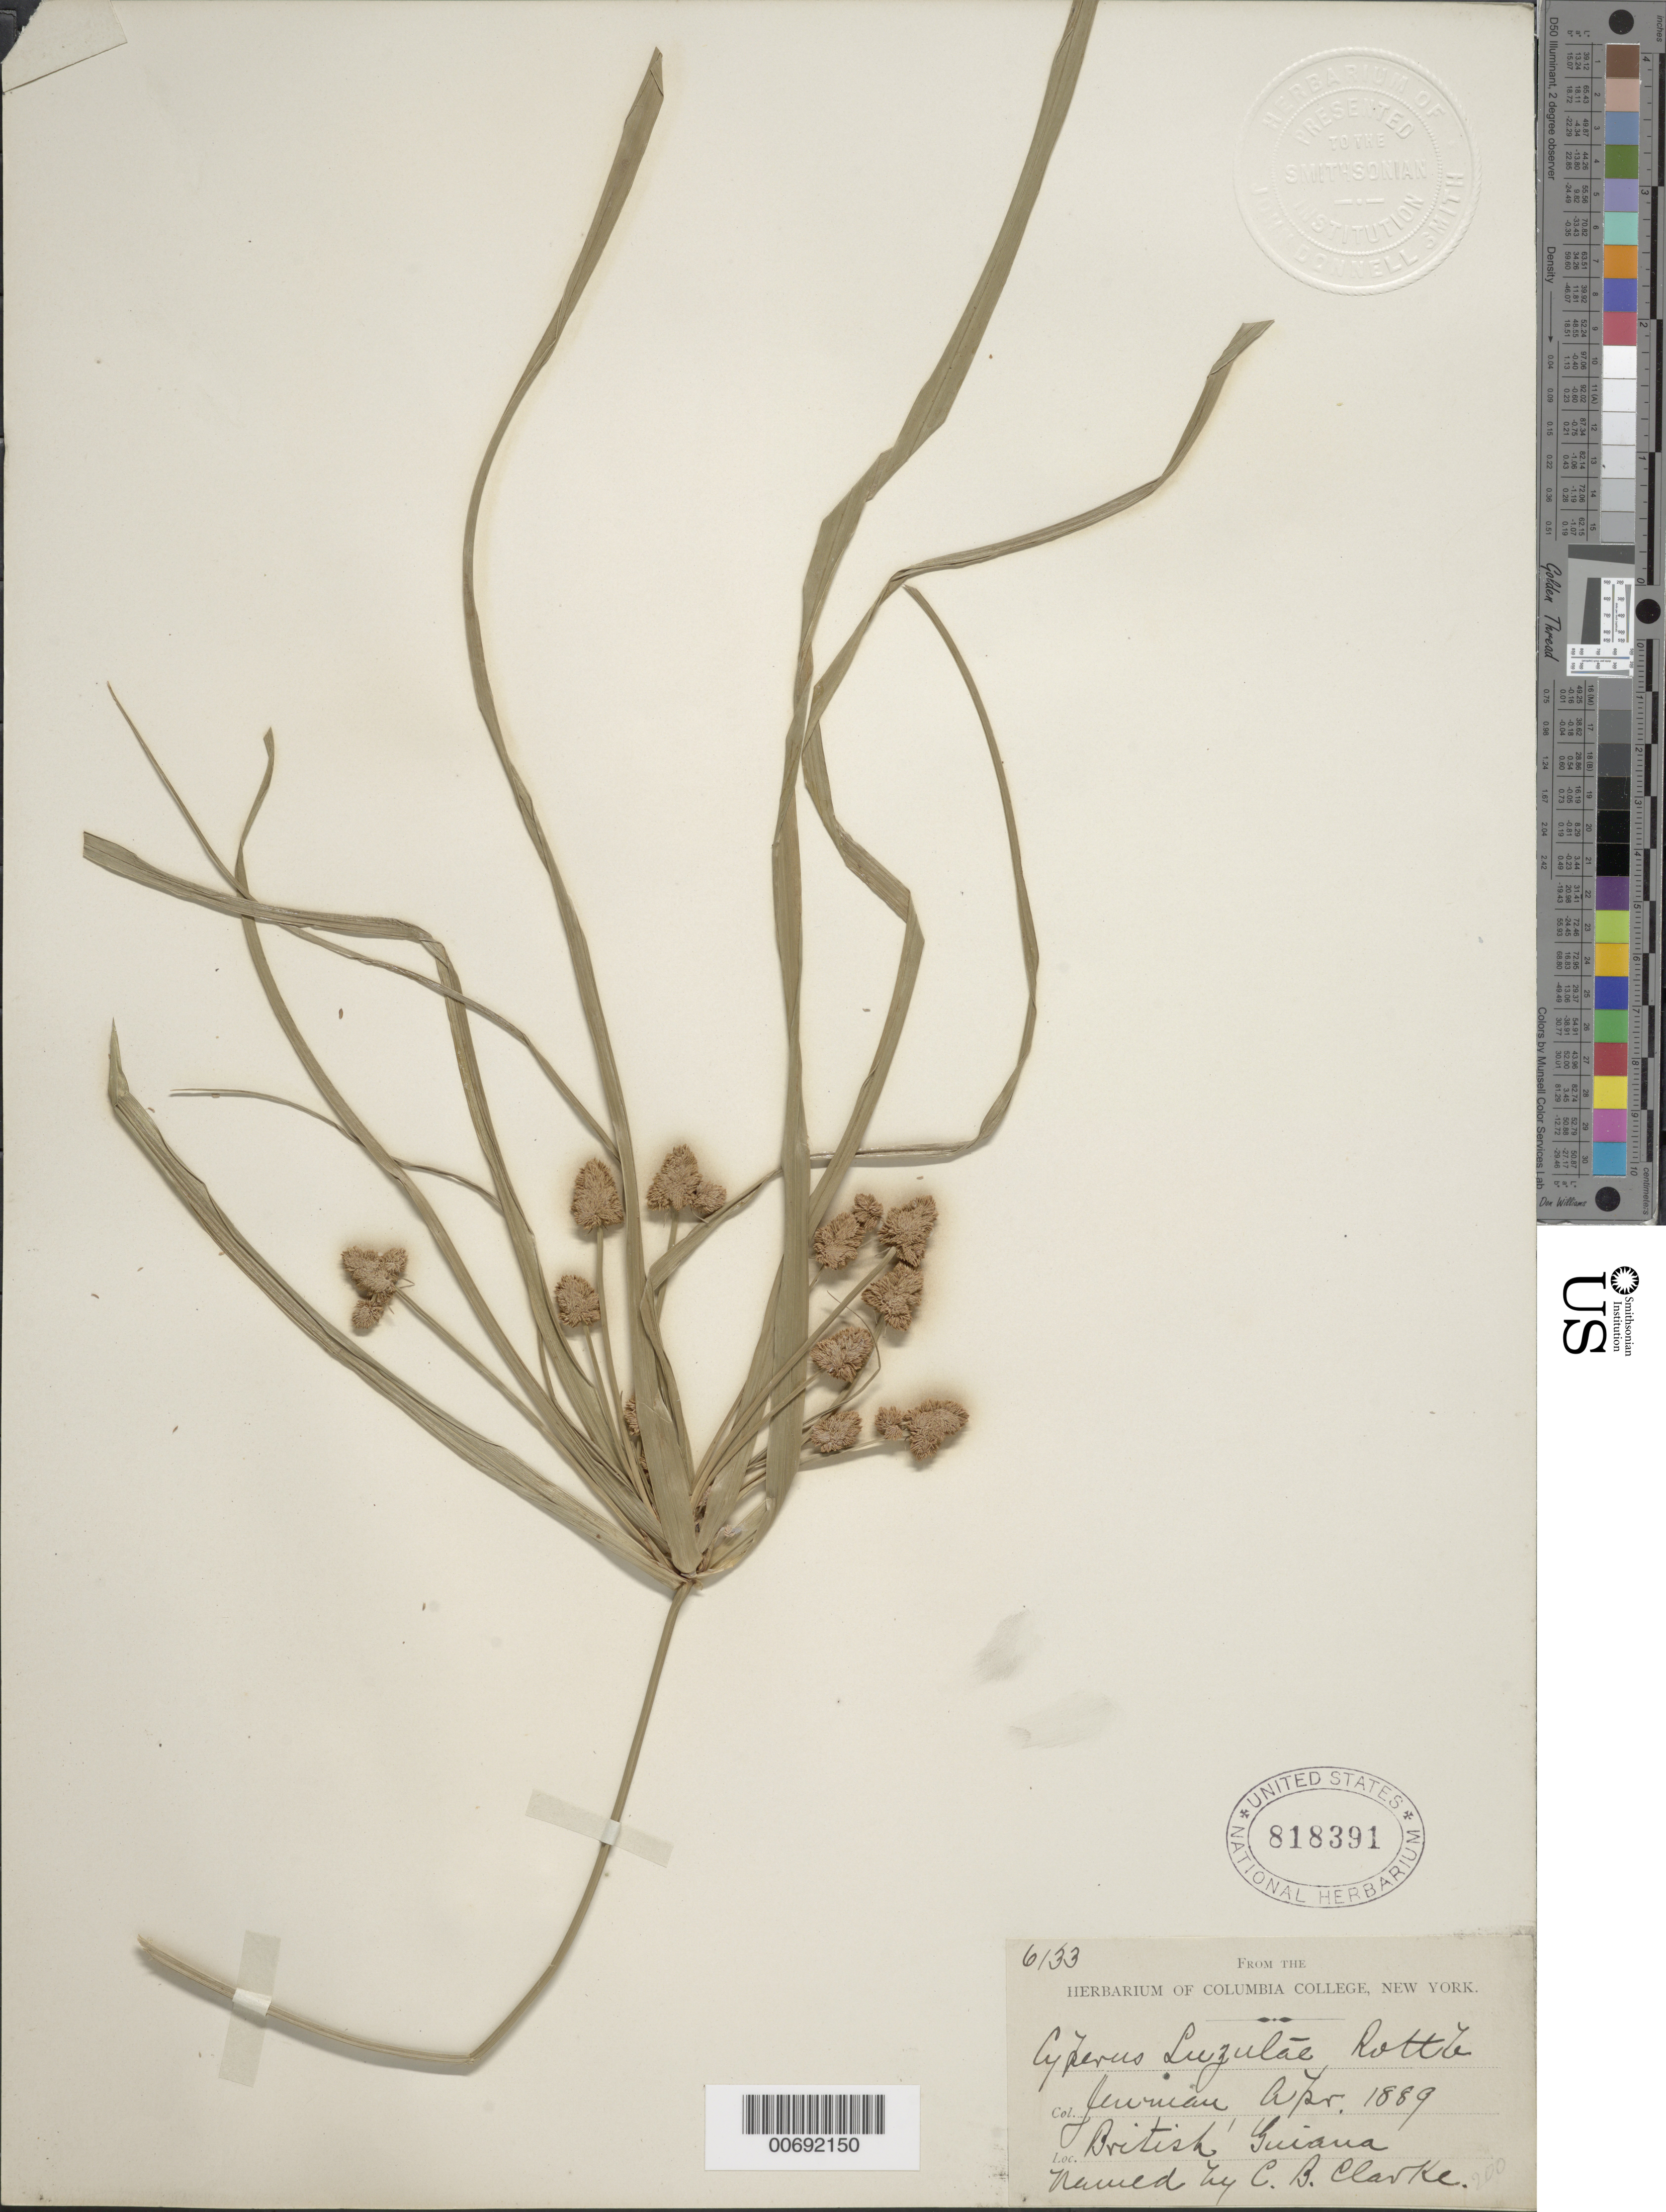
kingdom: Plantae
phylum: Tracheophyta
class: Liliopsida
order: Poales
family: Cyperaceae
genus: Cyperus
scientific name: Cyperus luzulae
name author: (L.) Rottb. ex Retz.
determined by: Clarke, C. B.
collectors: G. S. Jenman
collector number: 6133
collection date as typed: April 1889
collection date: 1889-04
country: Guyana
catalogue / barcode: US 818391